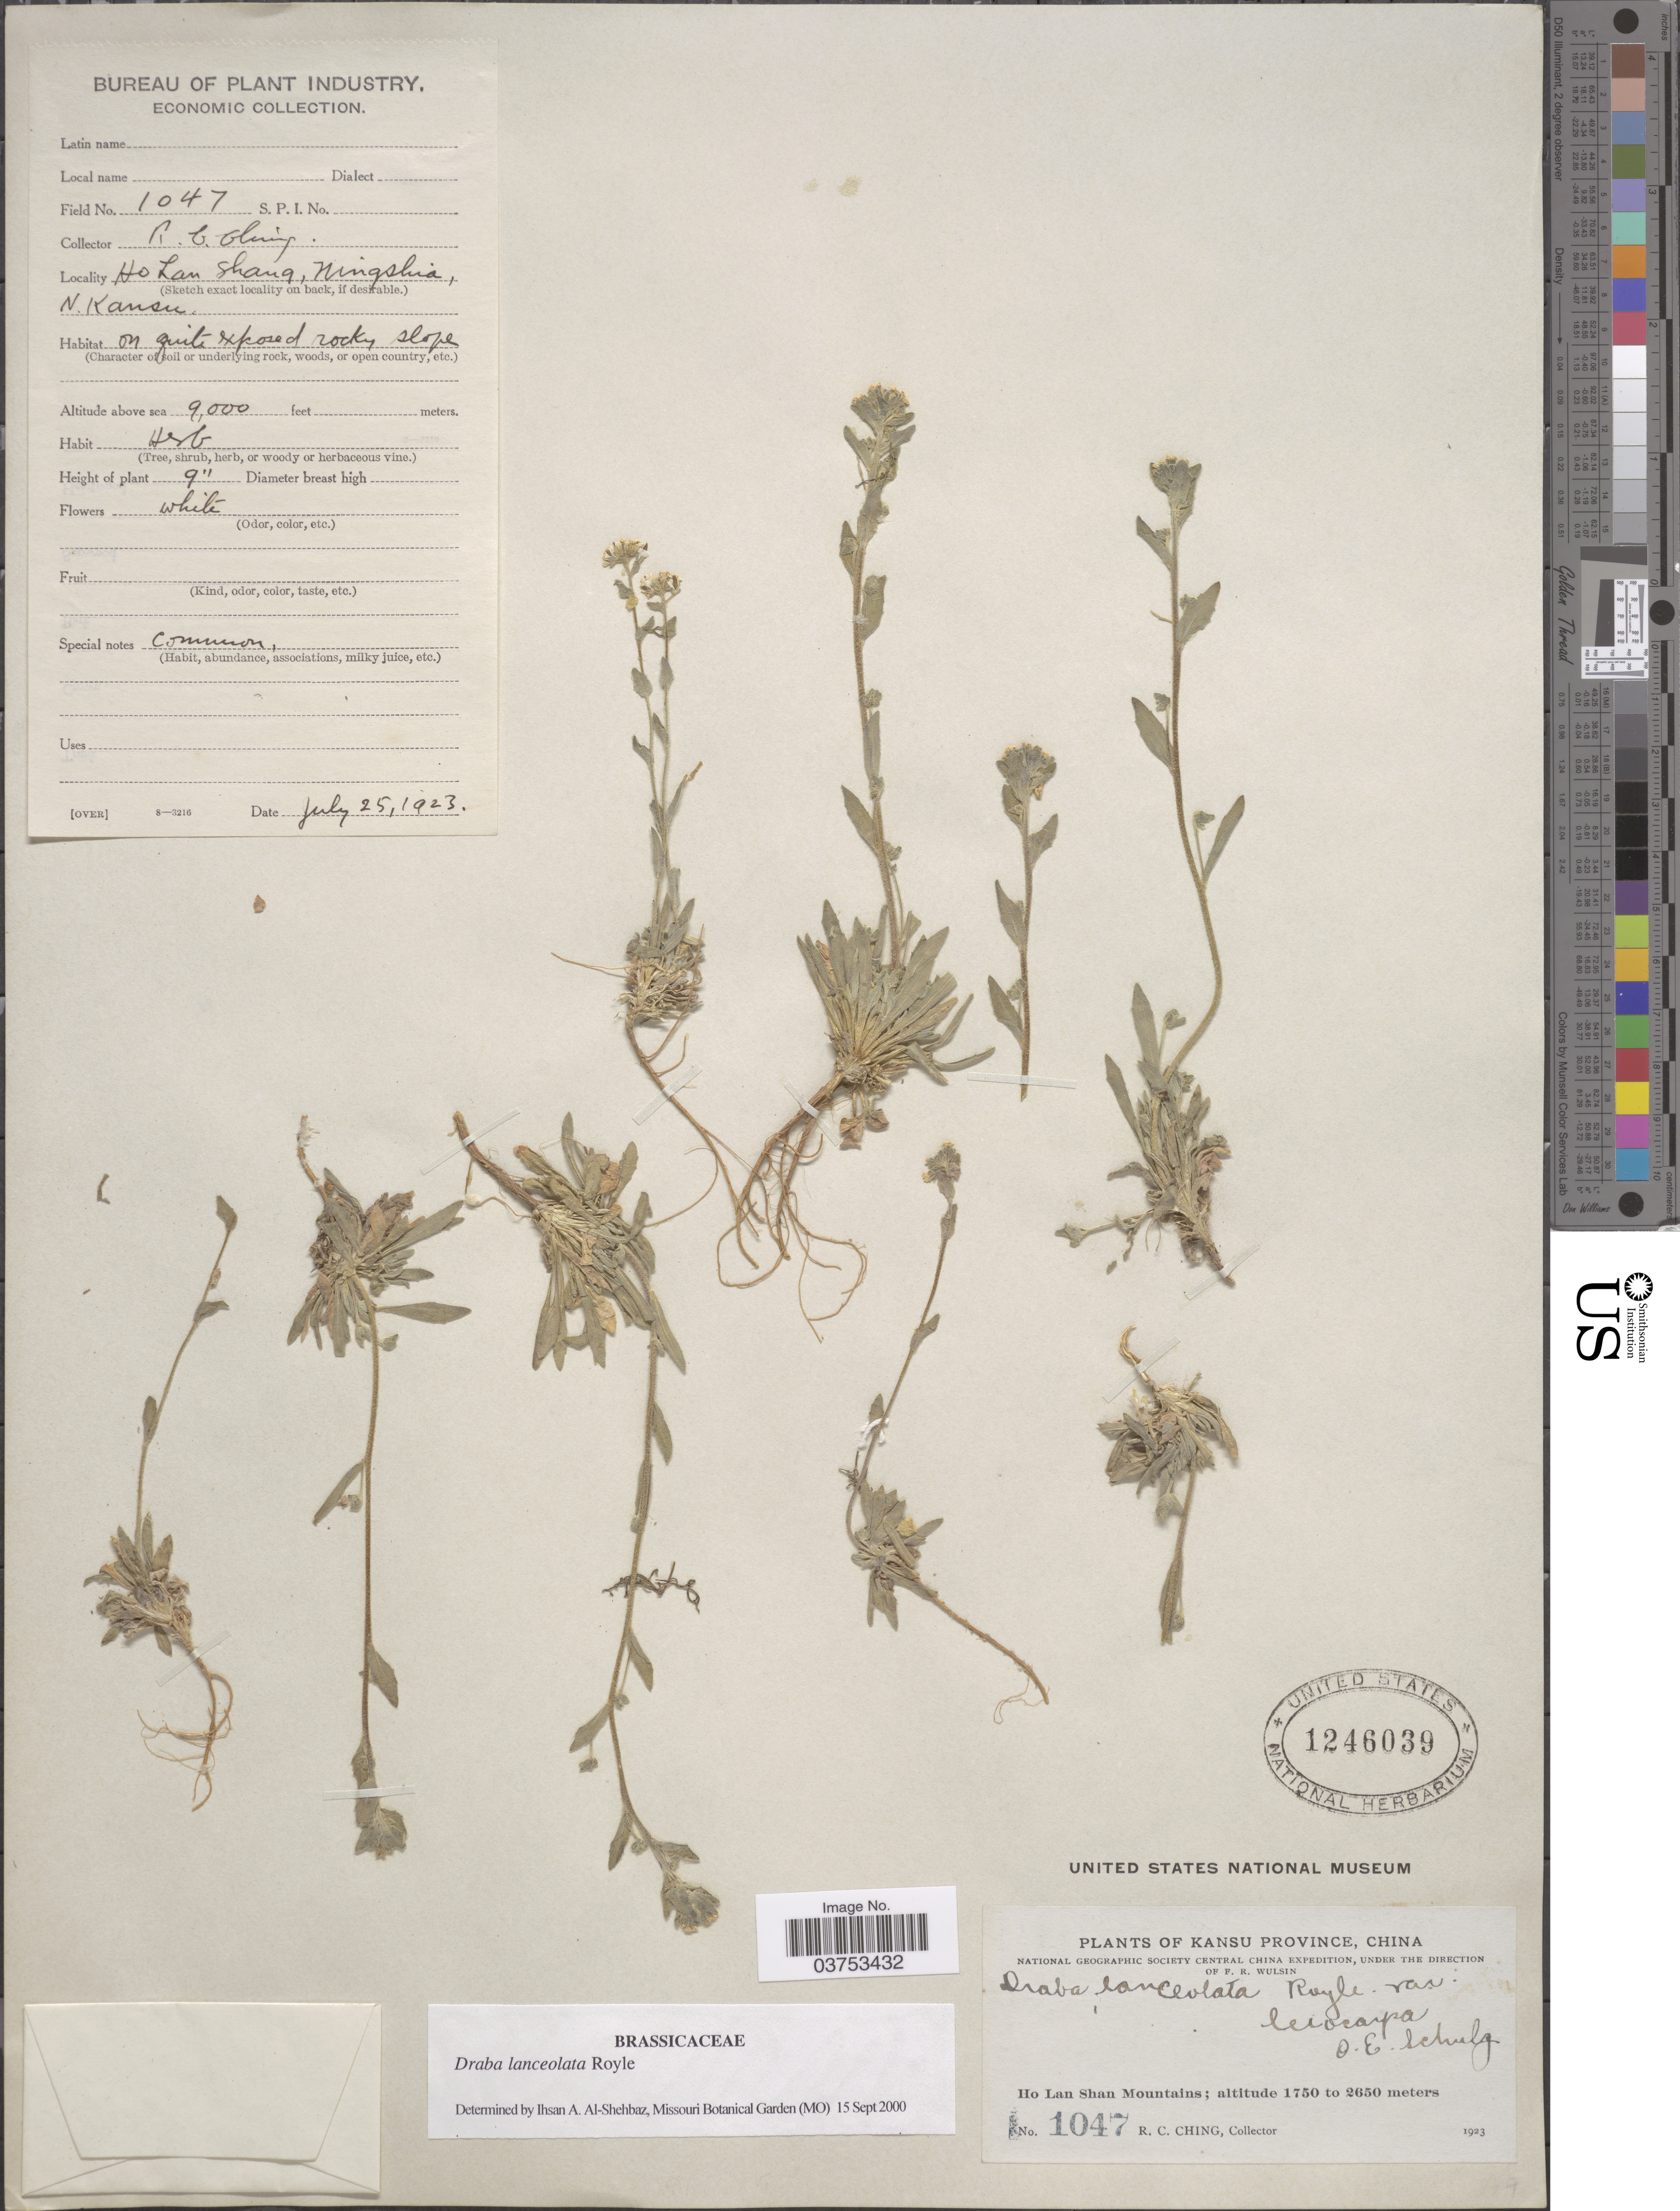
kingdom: Plantae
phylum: Tracheophyta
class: Magnoliopsida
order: Brassicales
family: Brassicaceae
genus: Draba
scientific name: Draba lanceolata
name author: Royle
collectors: R. C. Ching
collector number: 1047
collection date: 1923-07-25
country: China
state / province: Gansu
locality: Ho Lan Shang, Mingshia, N. Kansu. Kansu Province. Ho Lan Shan Mountains.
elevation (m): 2743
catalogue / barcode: US 1246039